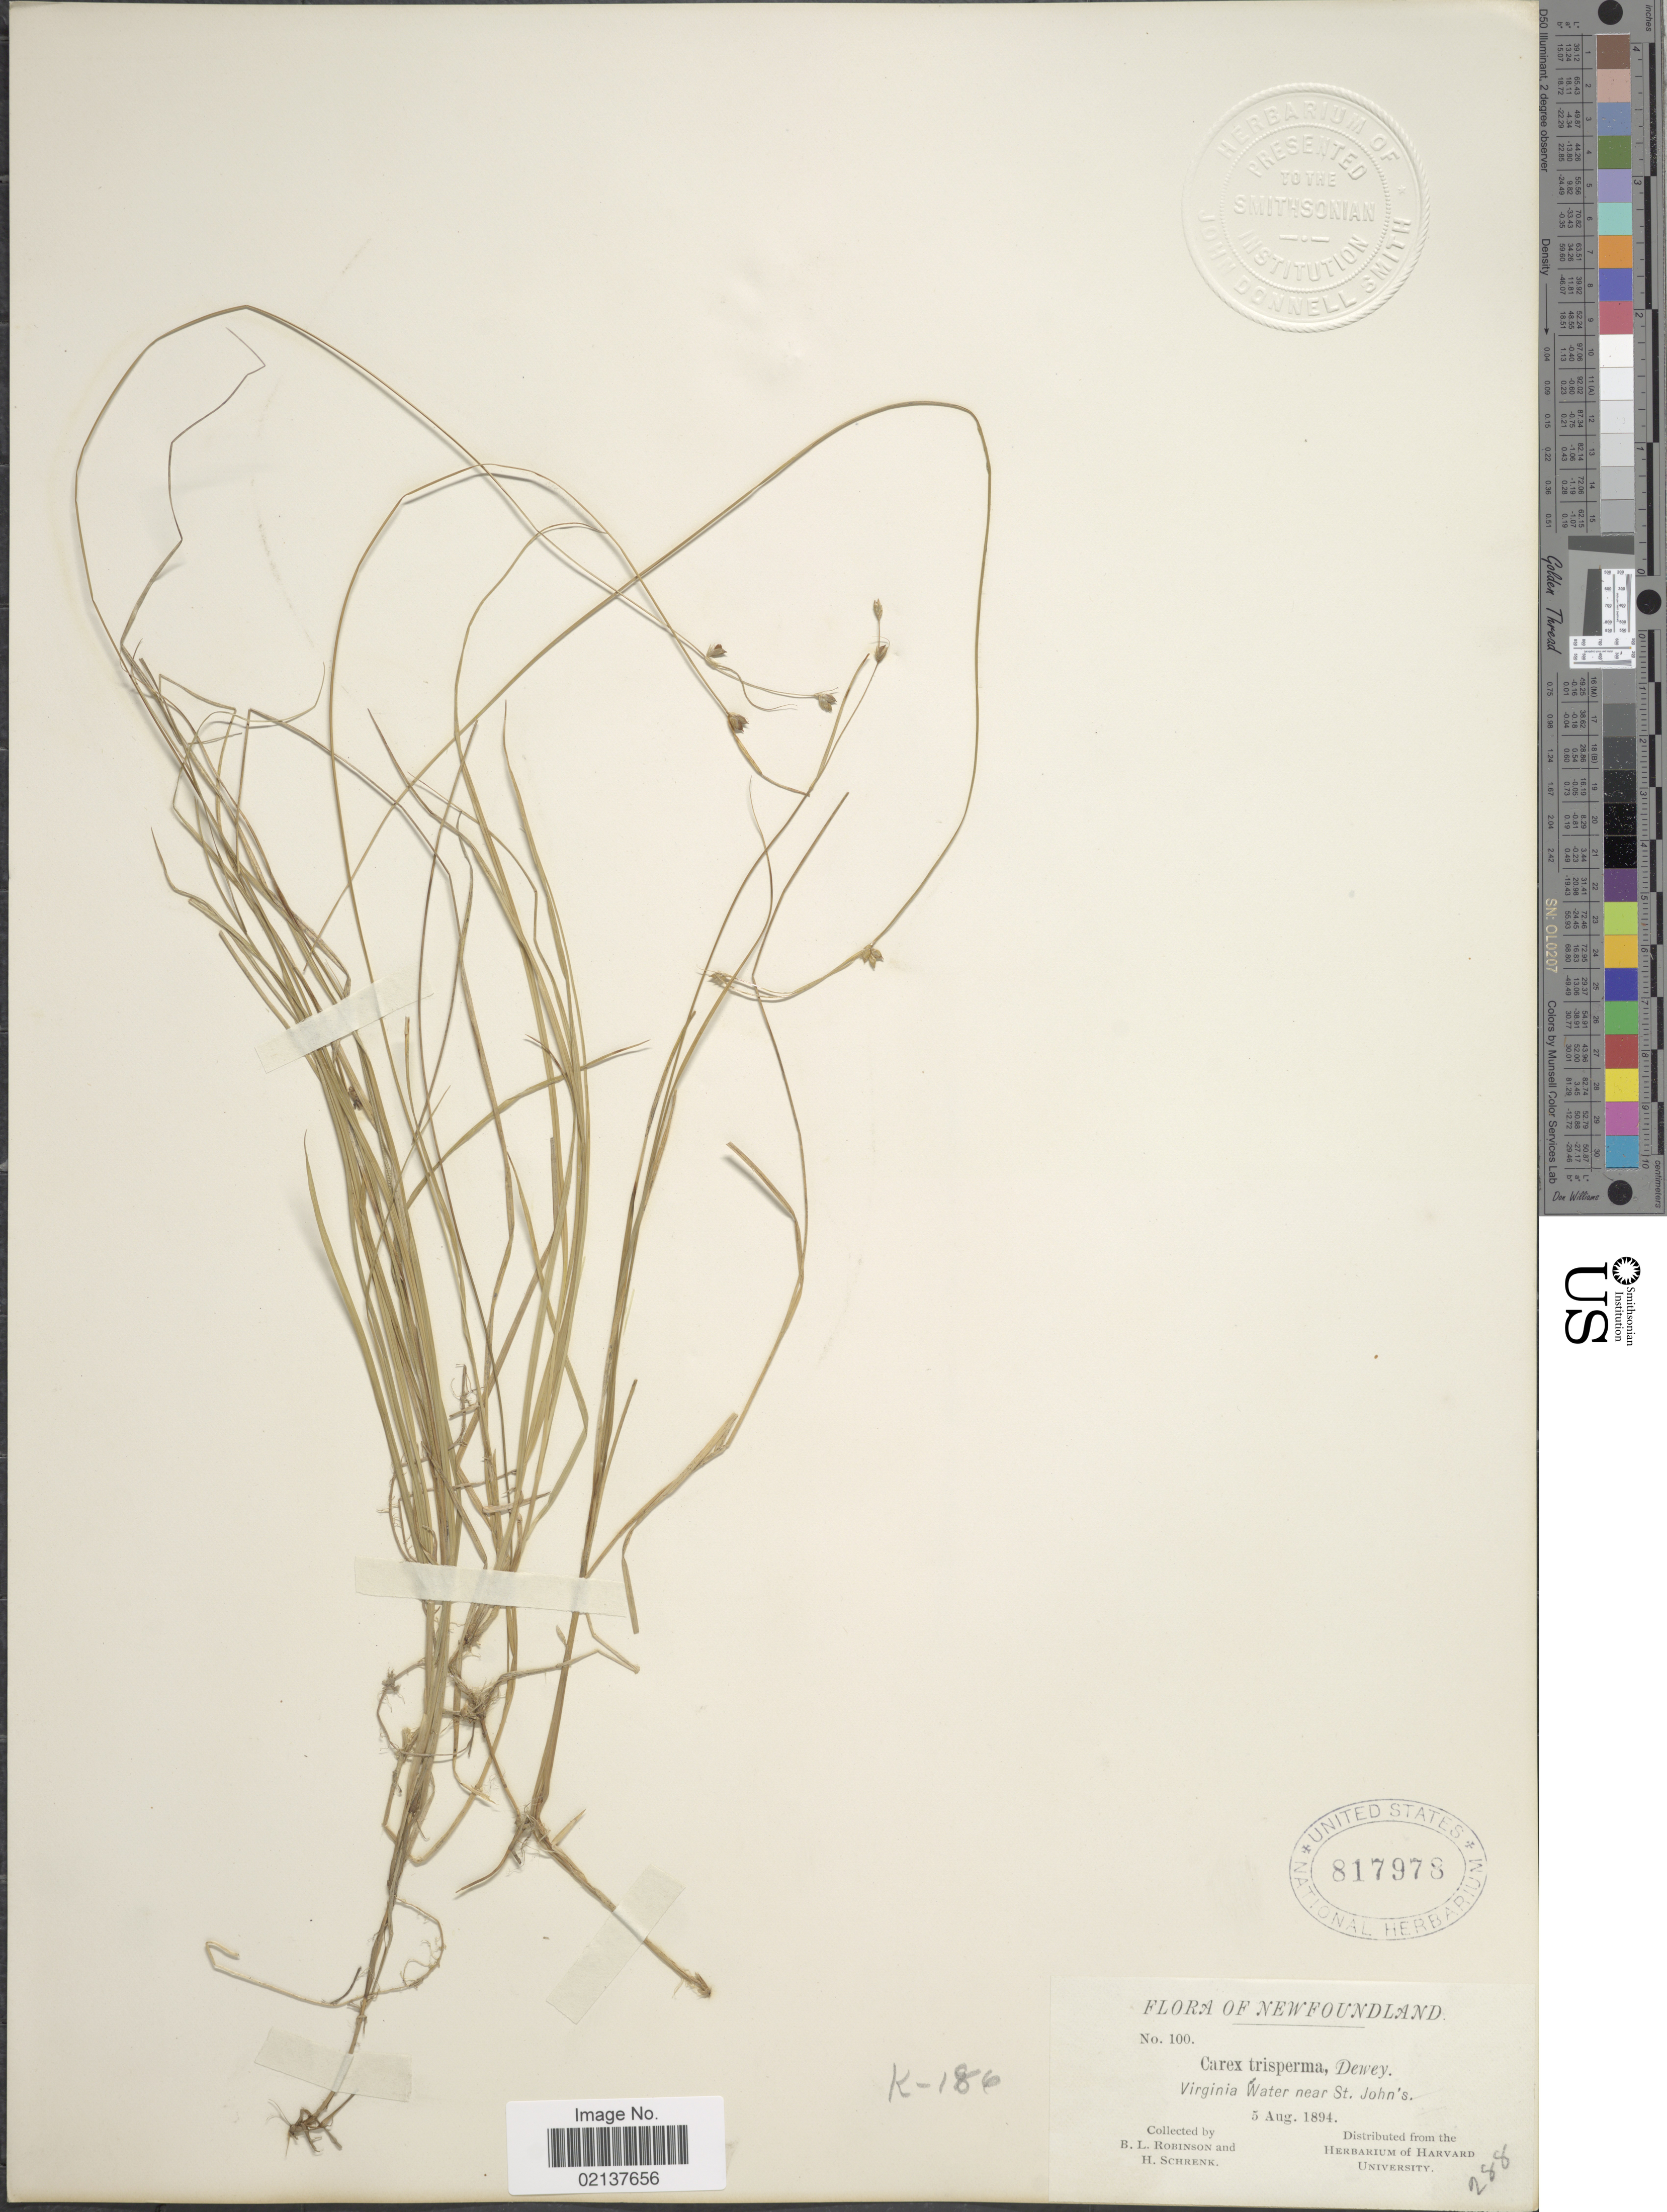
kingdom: Plantae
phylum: Tracheophyta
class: Liliopsida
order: Poales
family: Cyperaceae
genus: Carex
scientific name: Carex trisperma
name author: Dewey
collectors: B. L. Robinson & H. v. Schrenk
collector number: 100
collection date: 1894-08-05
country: Canada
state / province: Newfoundland and Labrador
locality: Virginia Water near St. John's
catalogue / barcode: US 817978